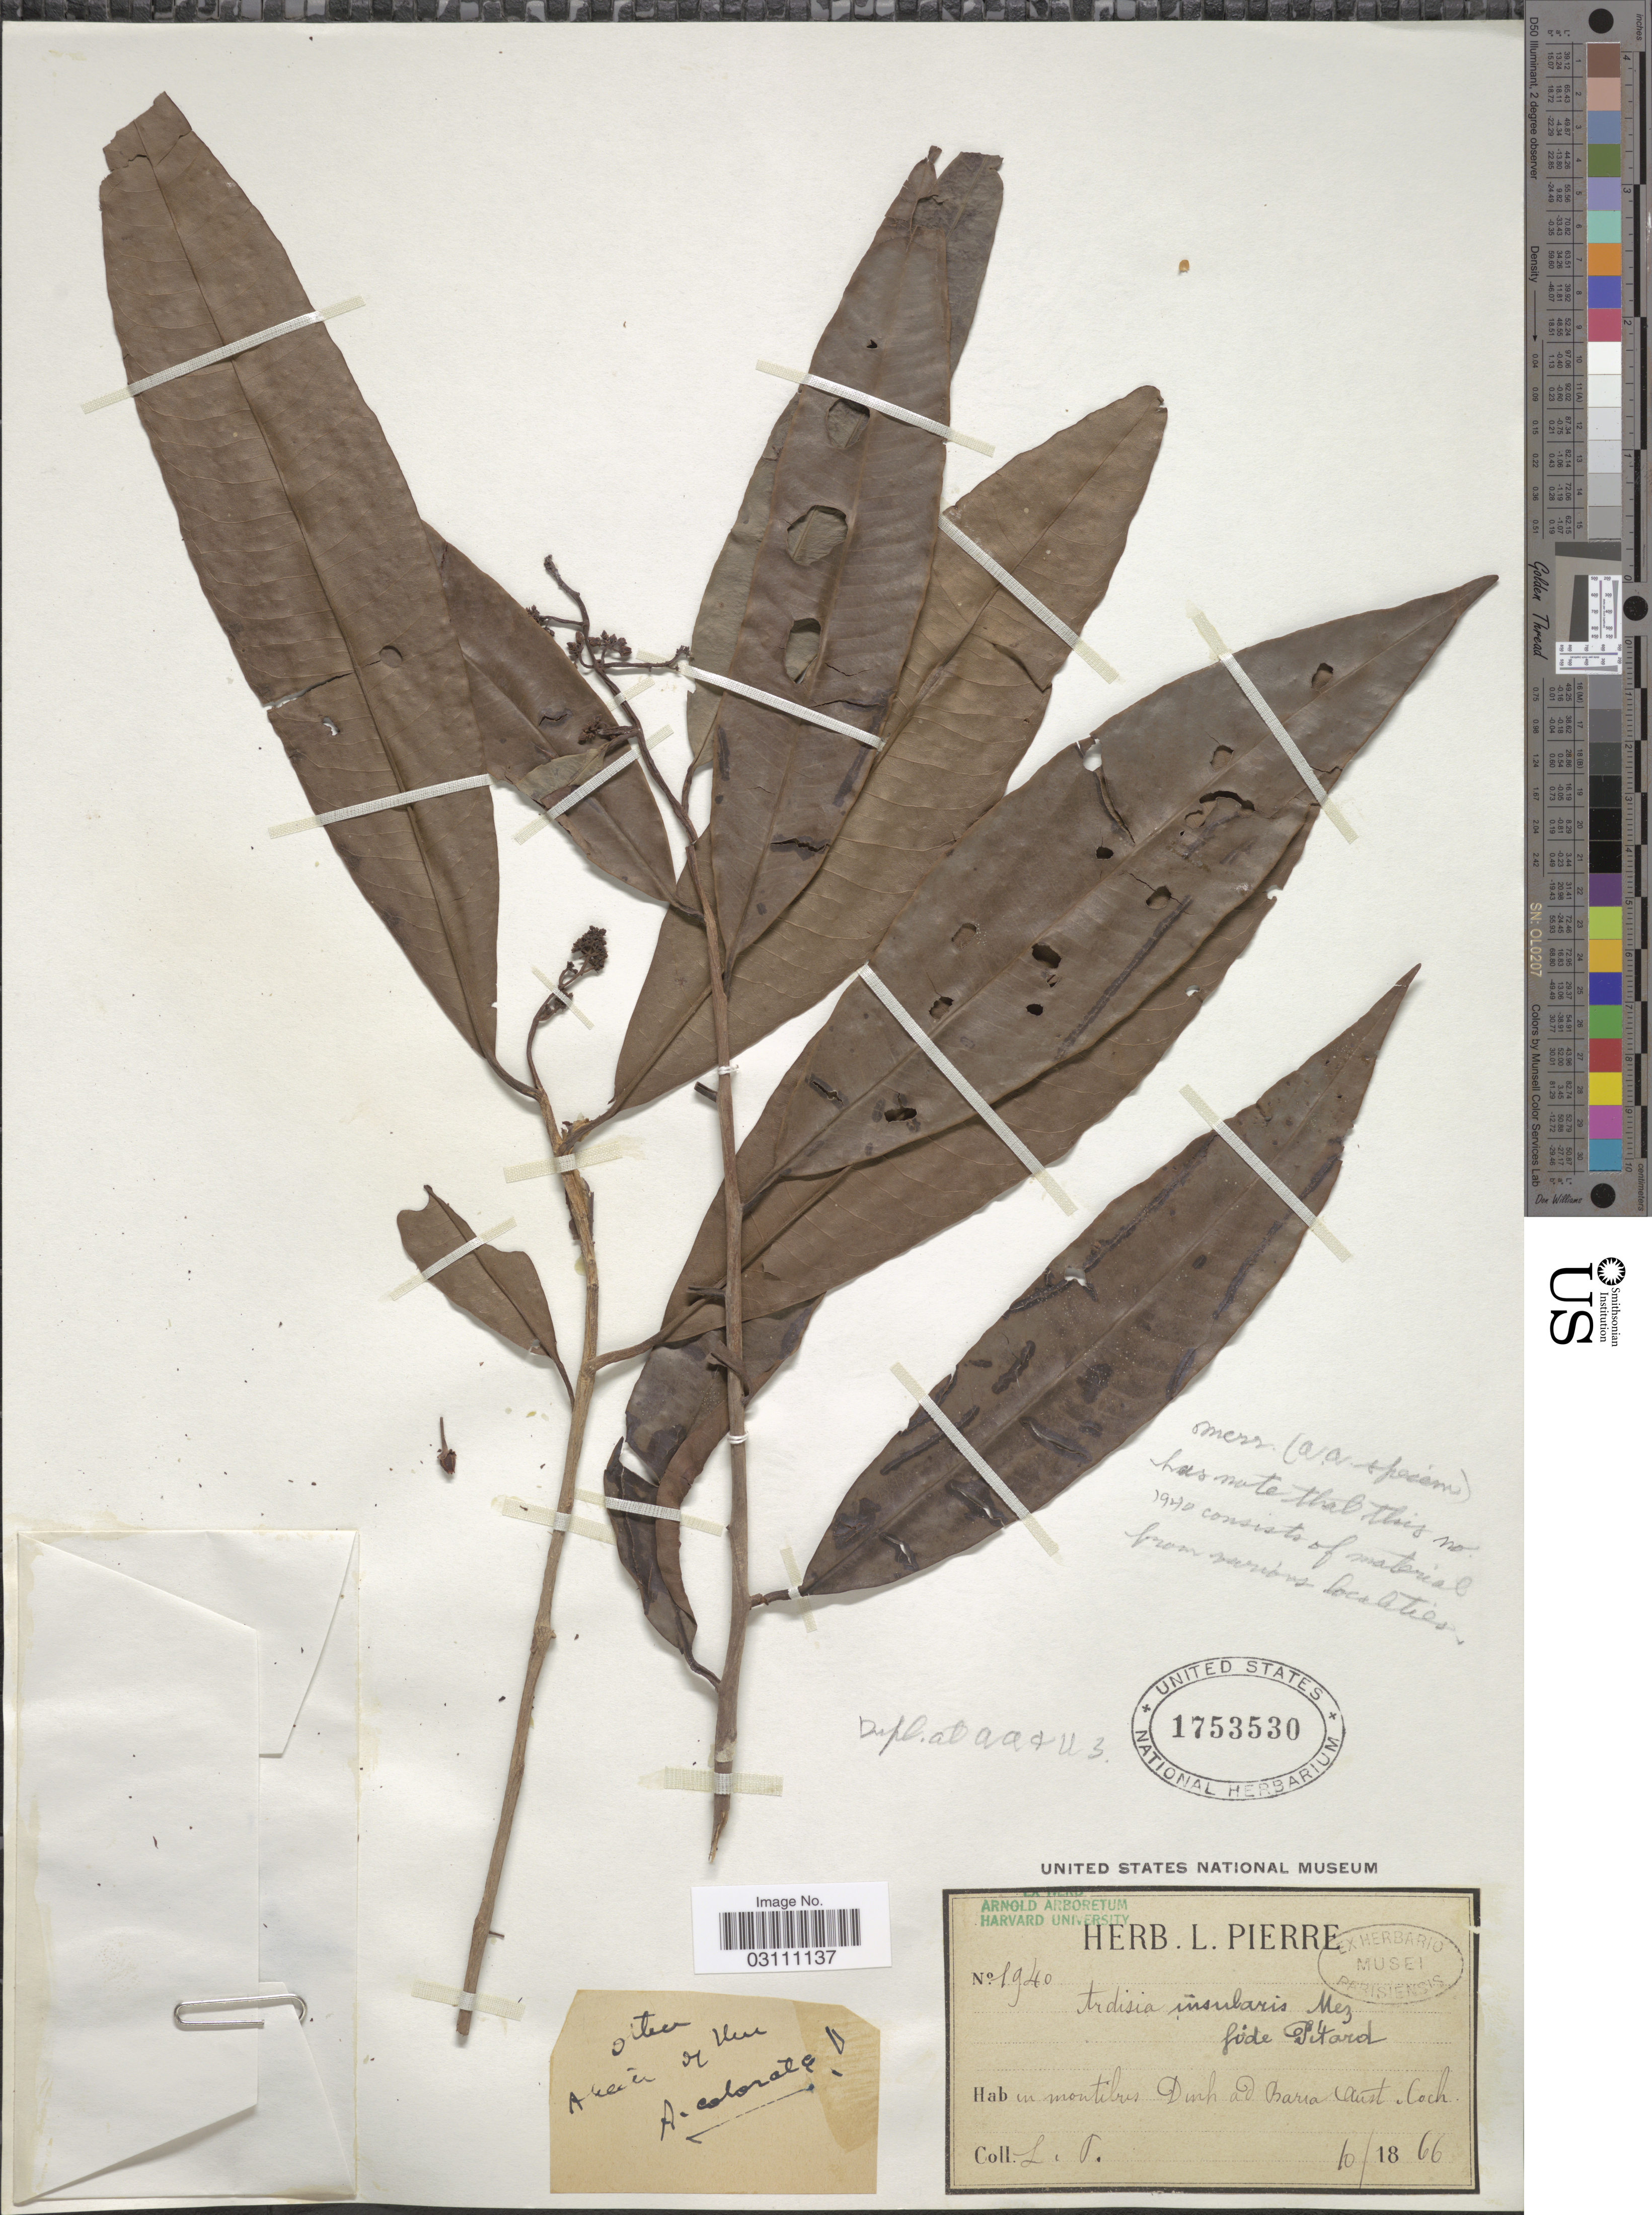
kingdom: Plantae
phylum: Tracheophyta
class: Magnoliopsida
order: Ericales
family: Primulaceae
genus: Ardisia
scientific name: Ardisia colorata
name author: Roxb.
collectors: L. Pierre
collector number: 1940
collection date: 1866-10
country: Vietnam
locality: In montibus Dinh ad Baria Aust. Coch.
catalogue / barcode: US 1753530